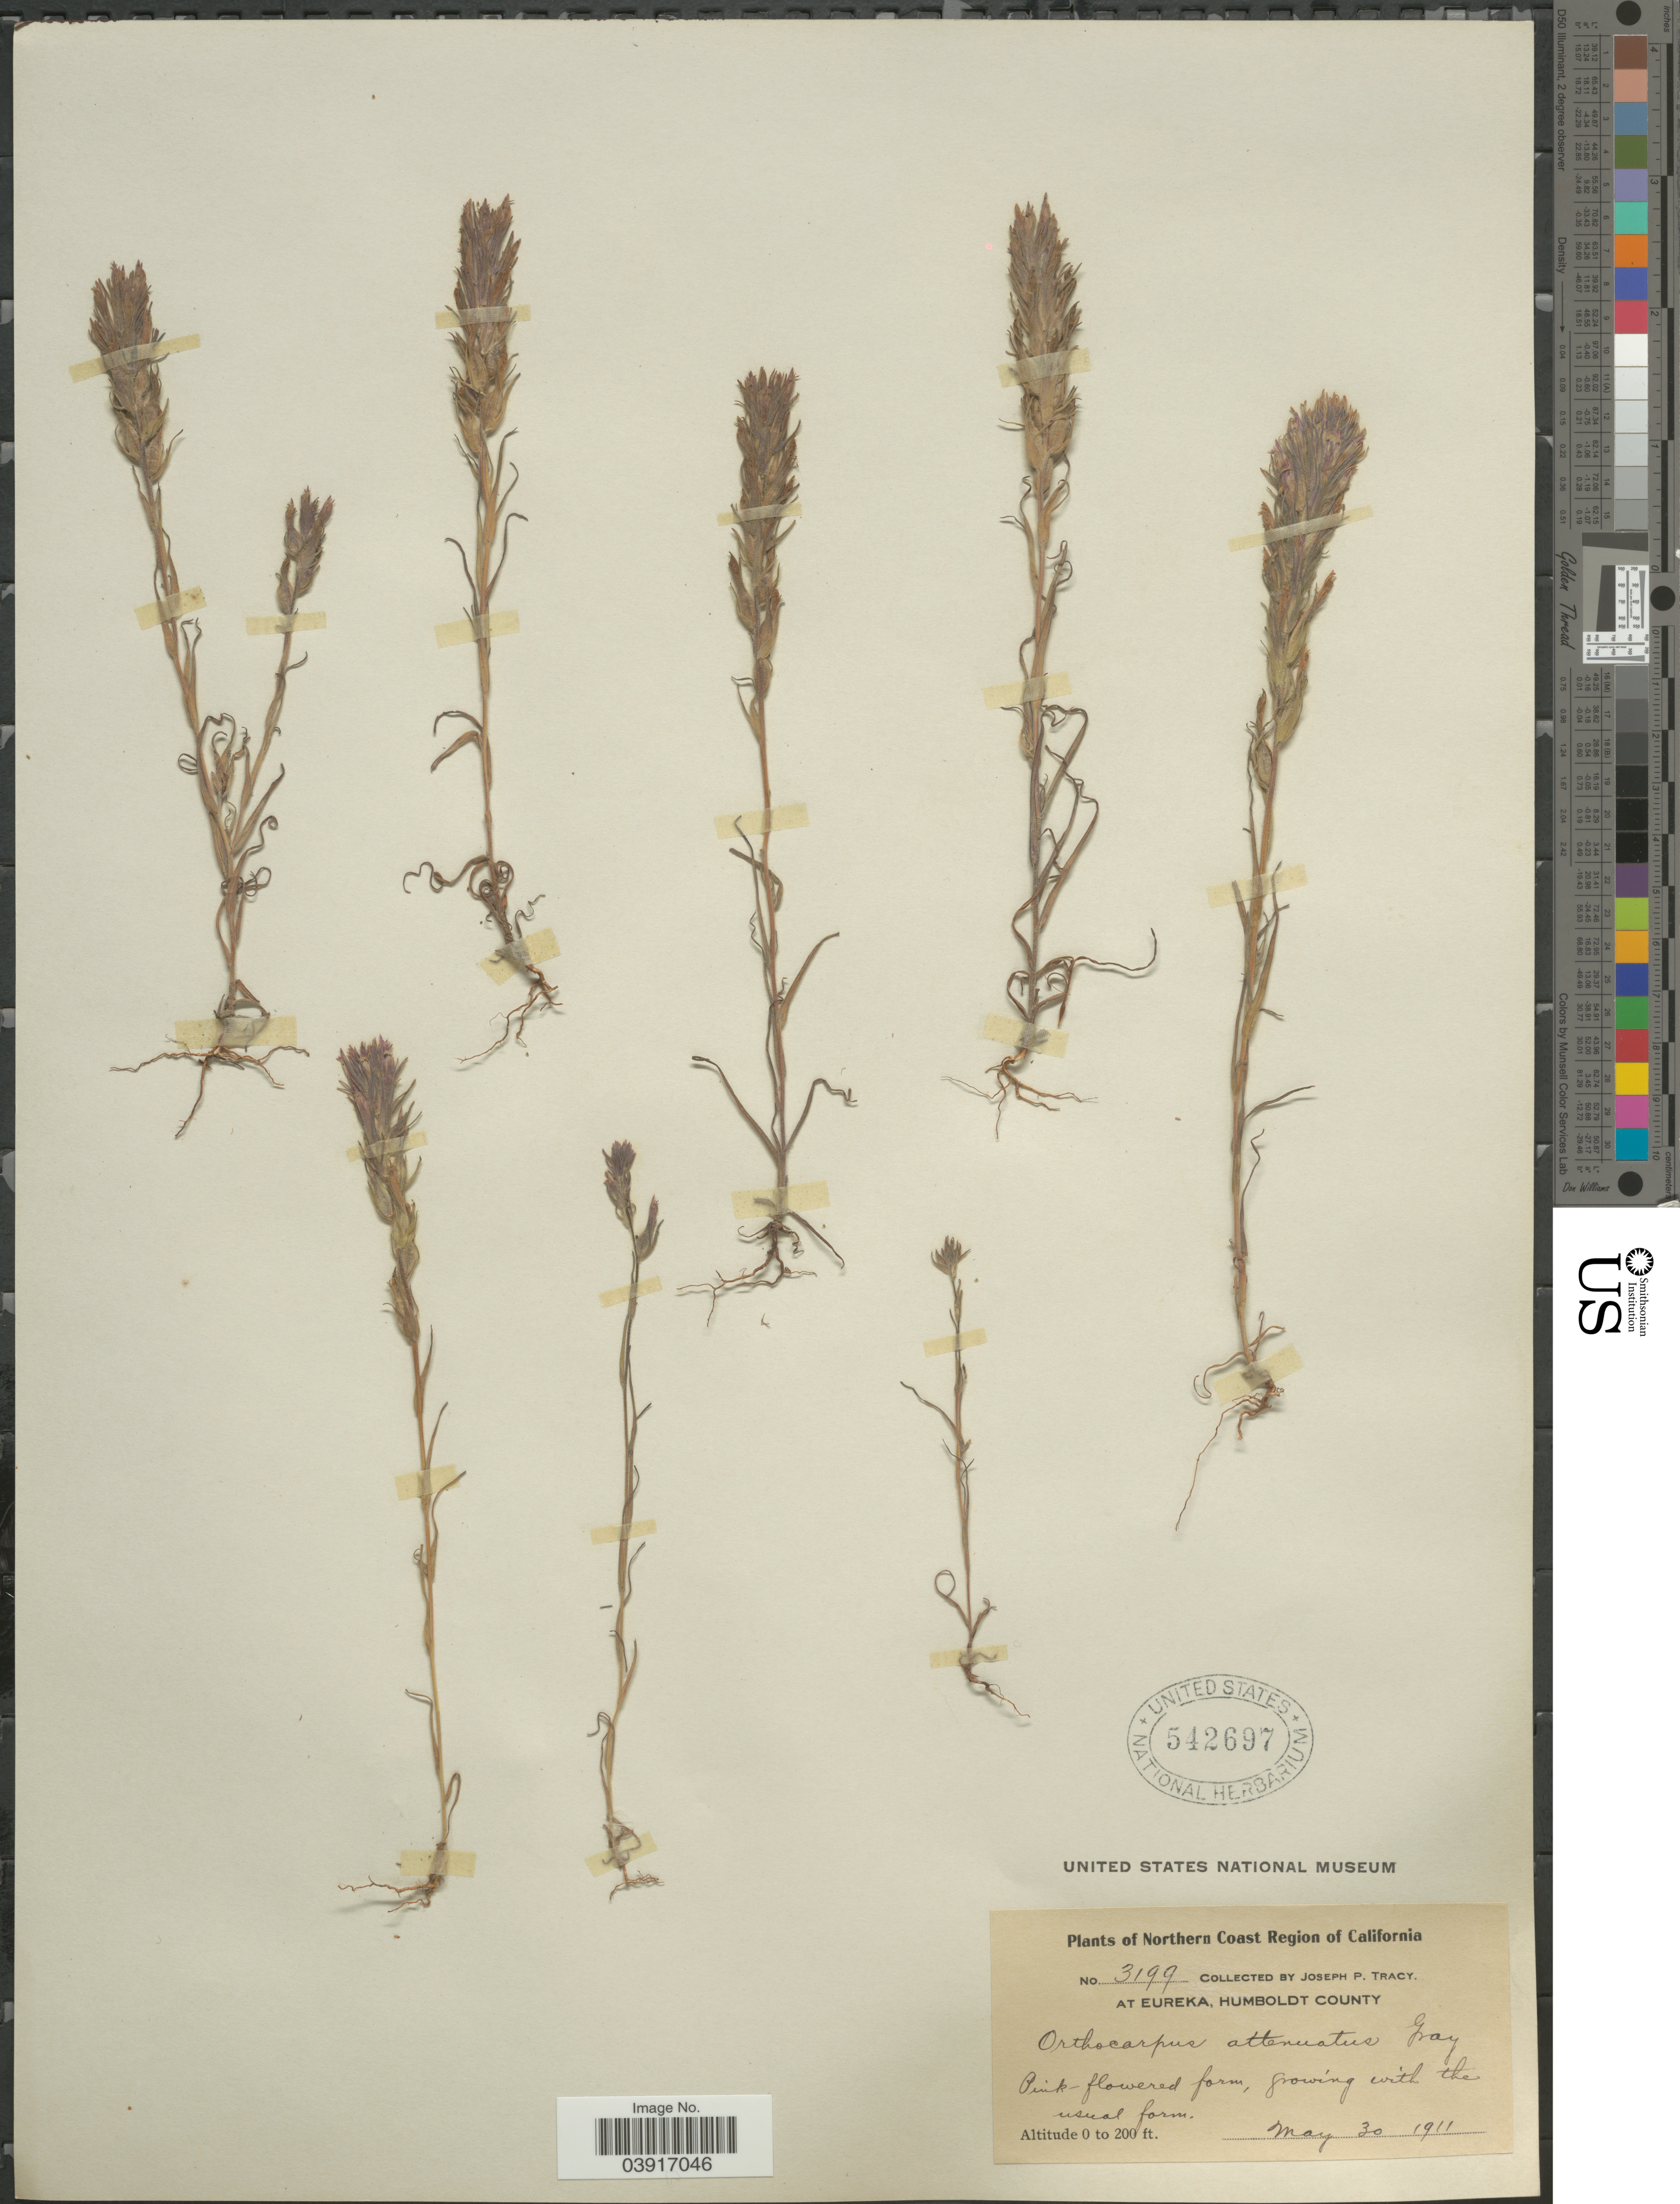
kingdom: Plantae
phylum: Tracheophyta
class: Magnoliopsida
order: Lamiales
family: Orobanchaceae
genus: Orthocarpus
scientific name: Orthocarpus attenuatus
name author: A. Gray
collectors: J. Tracy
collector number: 3199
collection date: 1911-05-30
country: United States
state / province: California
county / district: Humboldt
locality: Northern Coast Region of California. At Eureka, Humboldt County.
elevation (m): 0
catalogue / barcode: US 542697